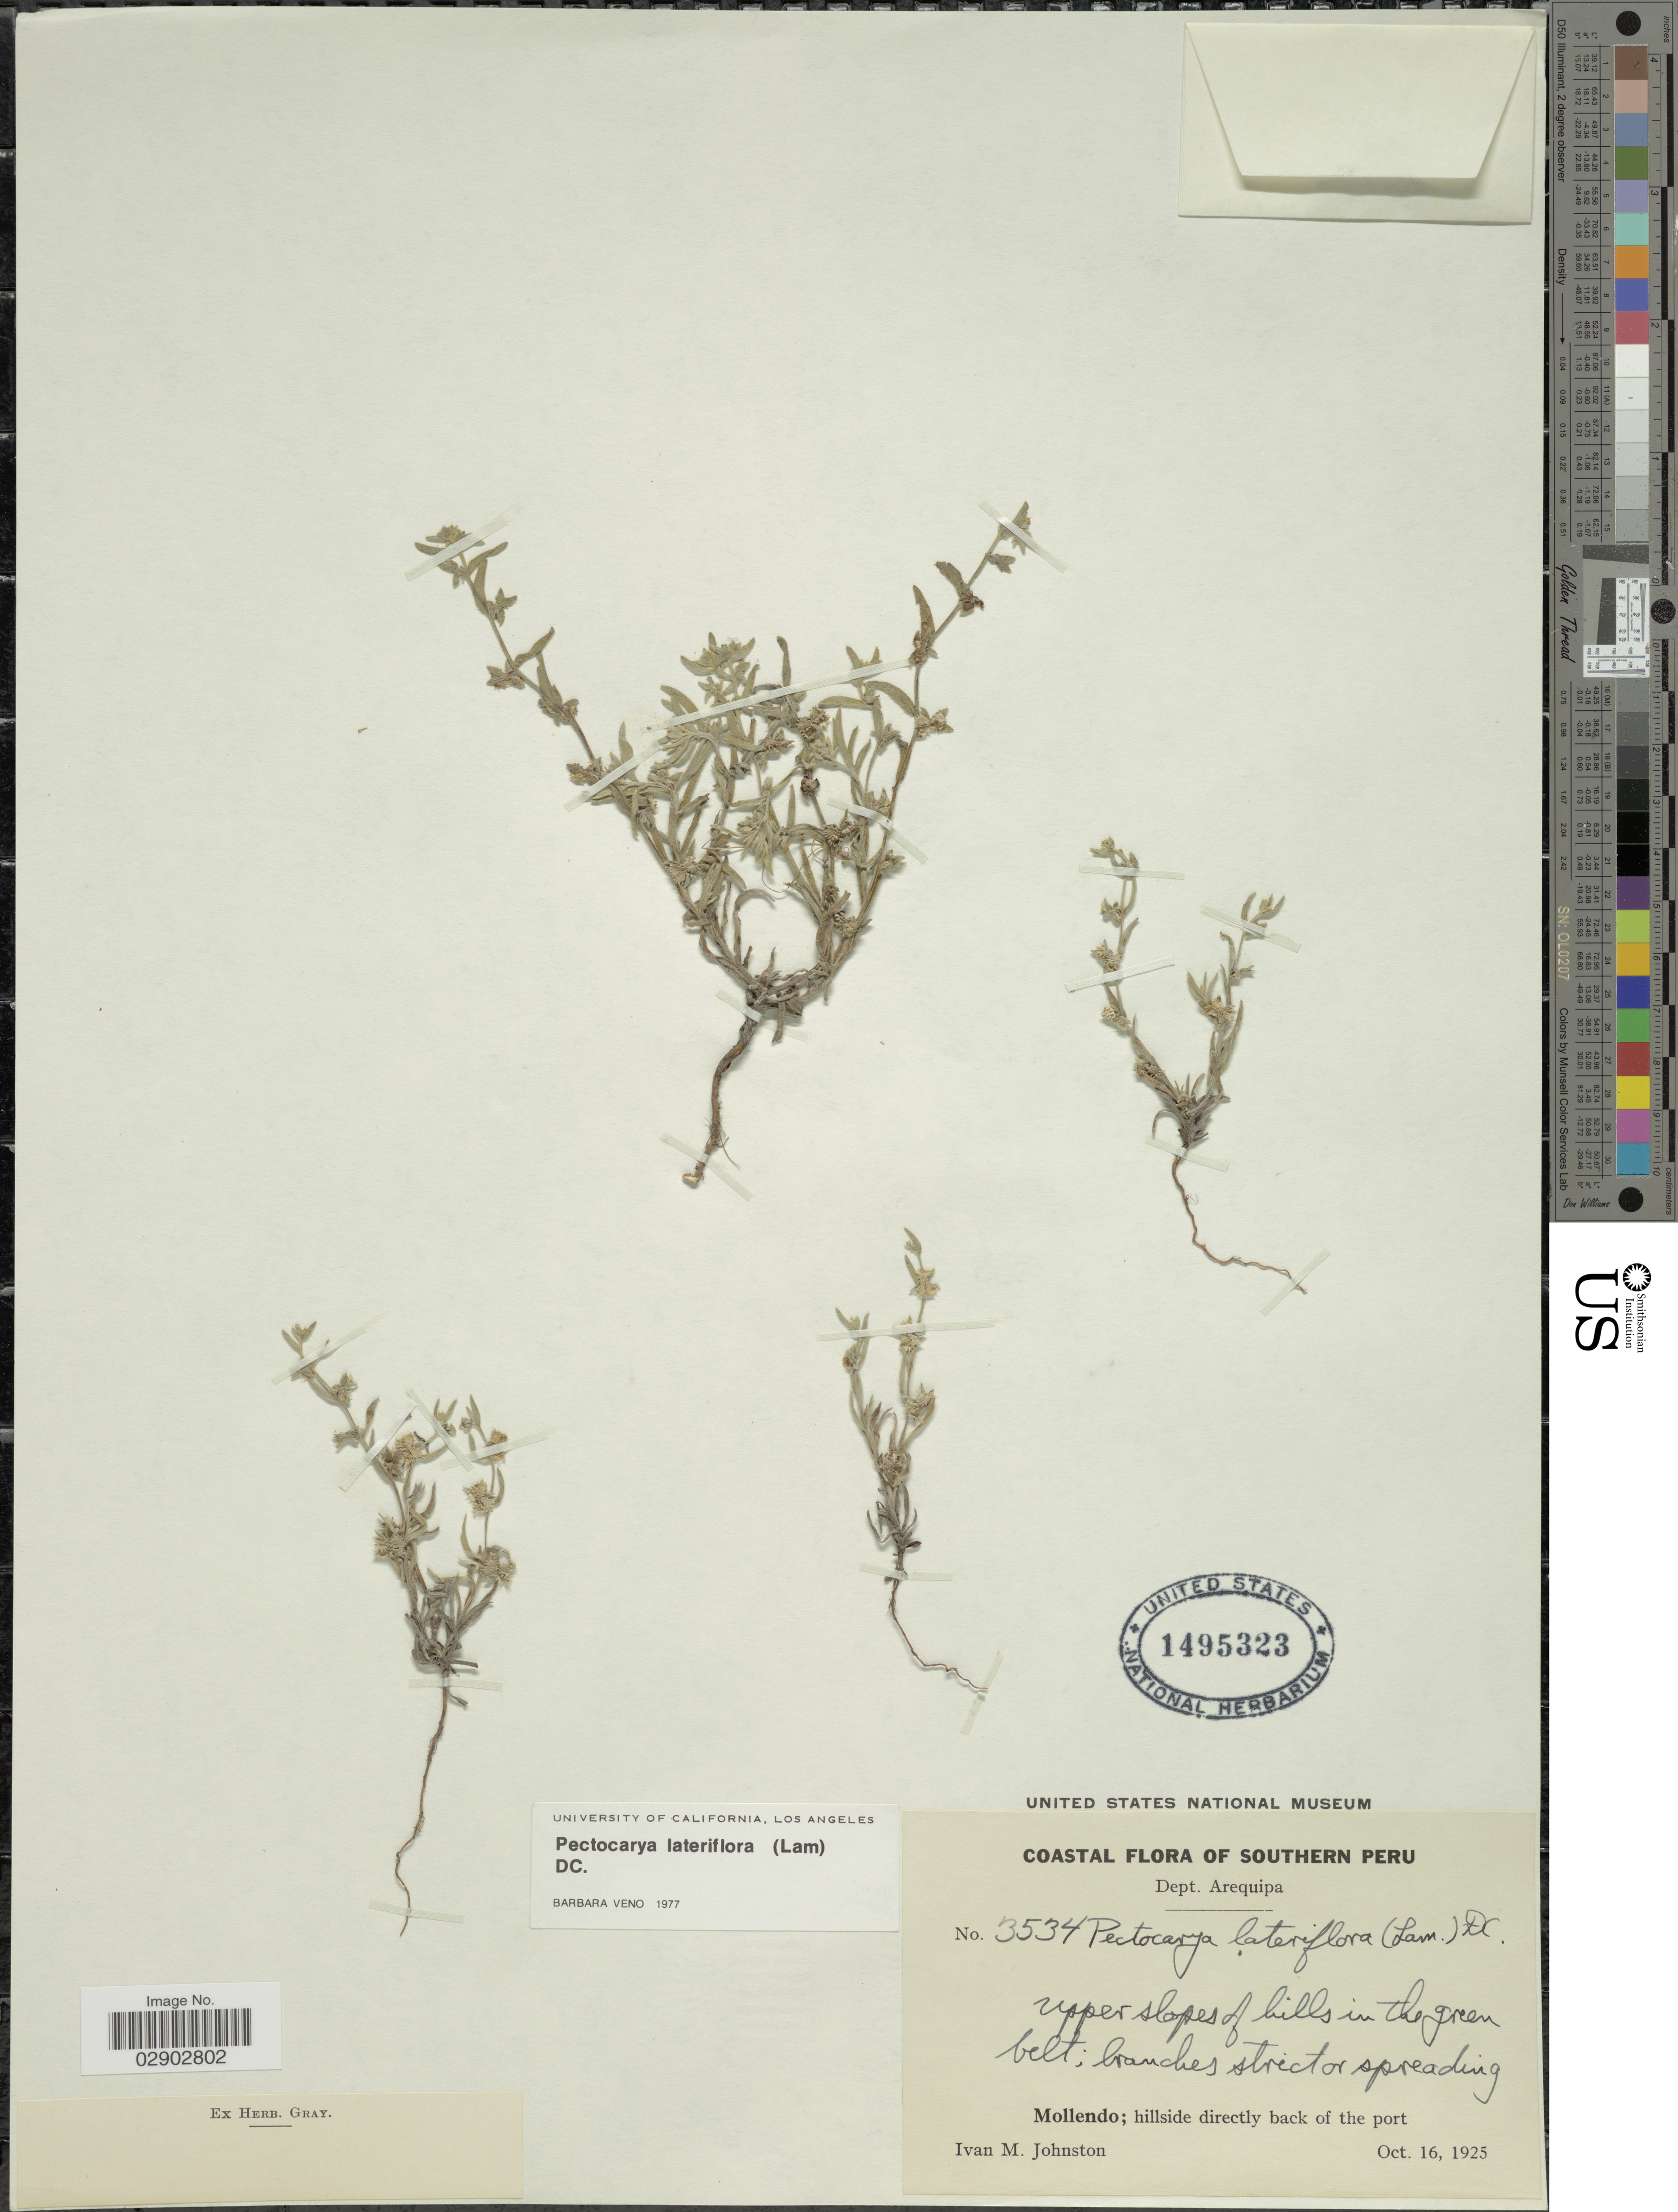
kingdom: Plantae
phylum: Tracheophyta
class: Magnoliopsida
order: Boraginales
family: Boraginaceae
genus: Pectocarya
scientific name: Pectocarya linearis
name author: (Ruiz & Pav.) DC.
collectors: I.M. Johnston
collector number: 3534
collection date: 1925-10-16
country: Peru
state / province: Arequipa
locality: Southern Peru. Dept. Arequipa. Mollendo.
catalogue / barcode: US 1495323